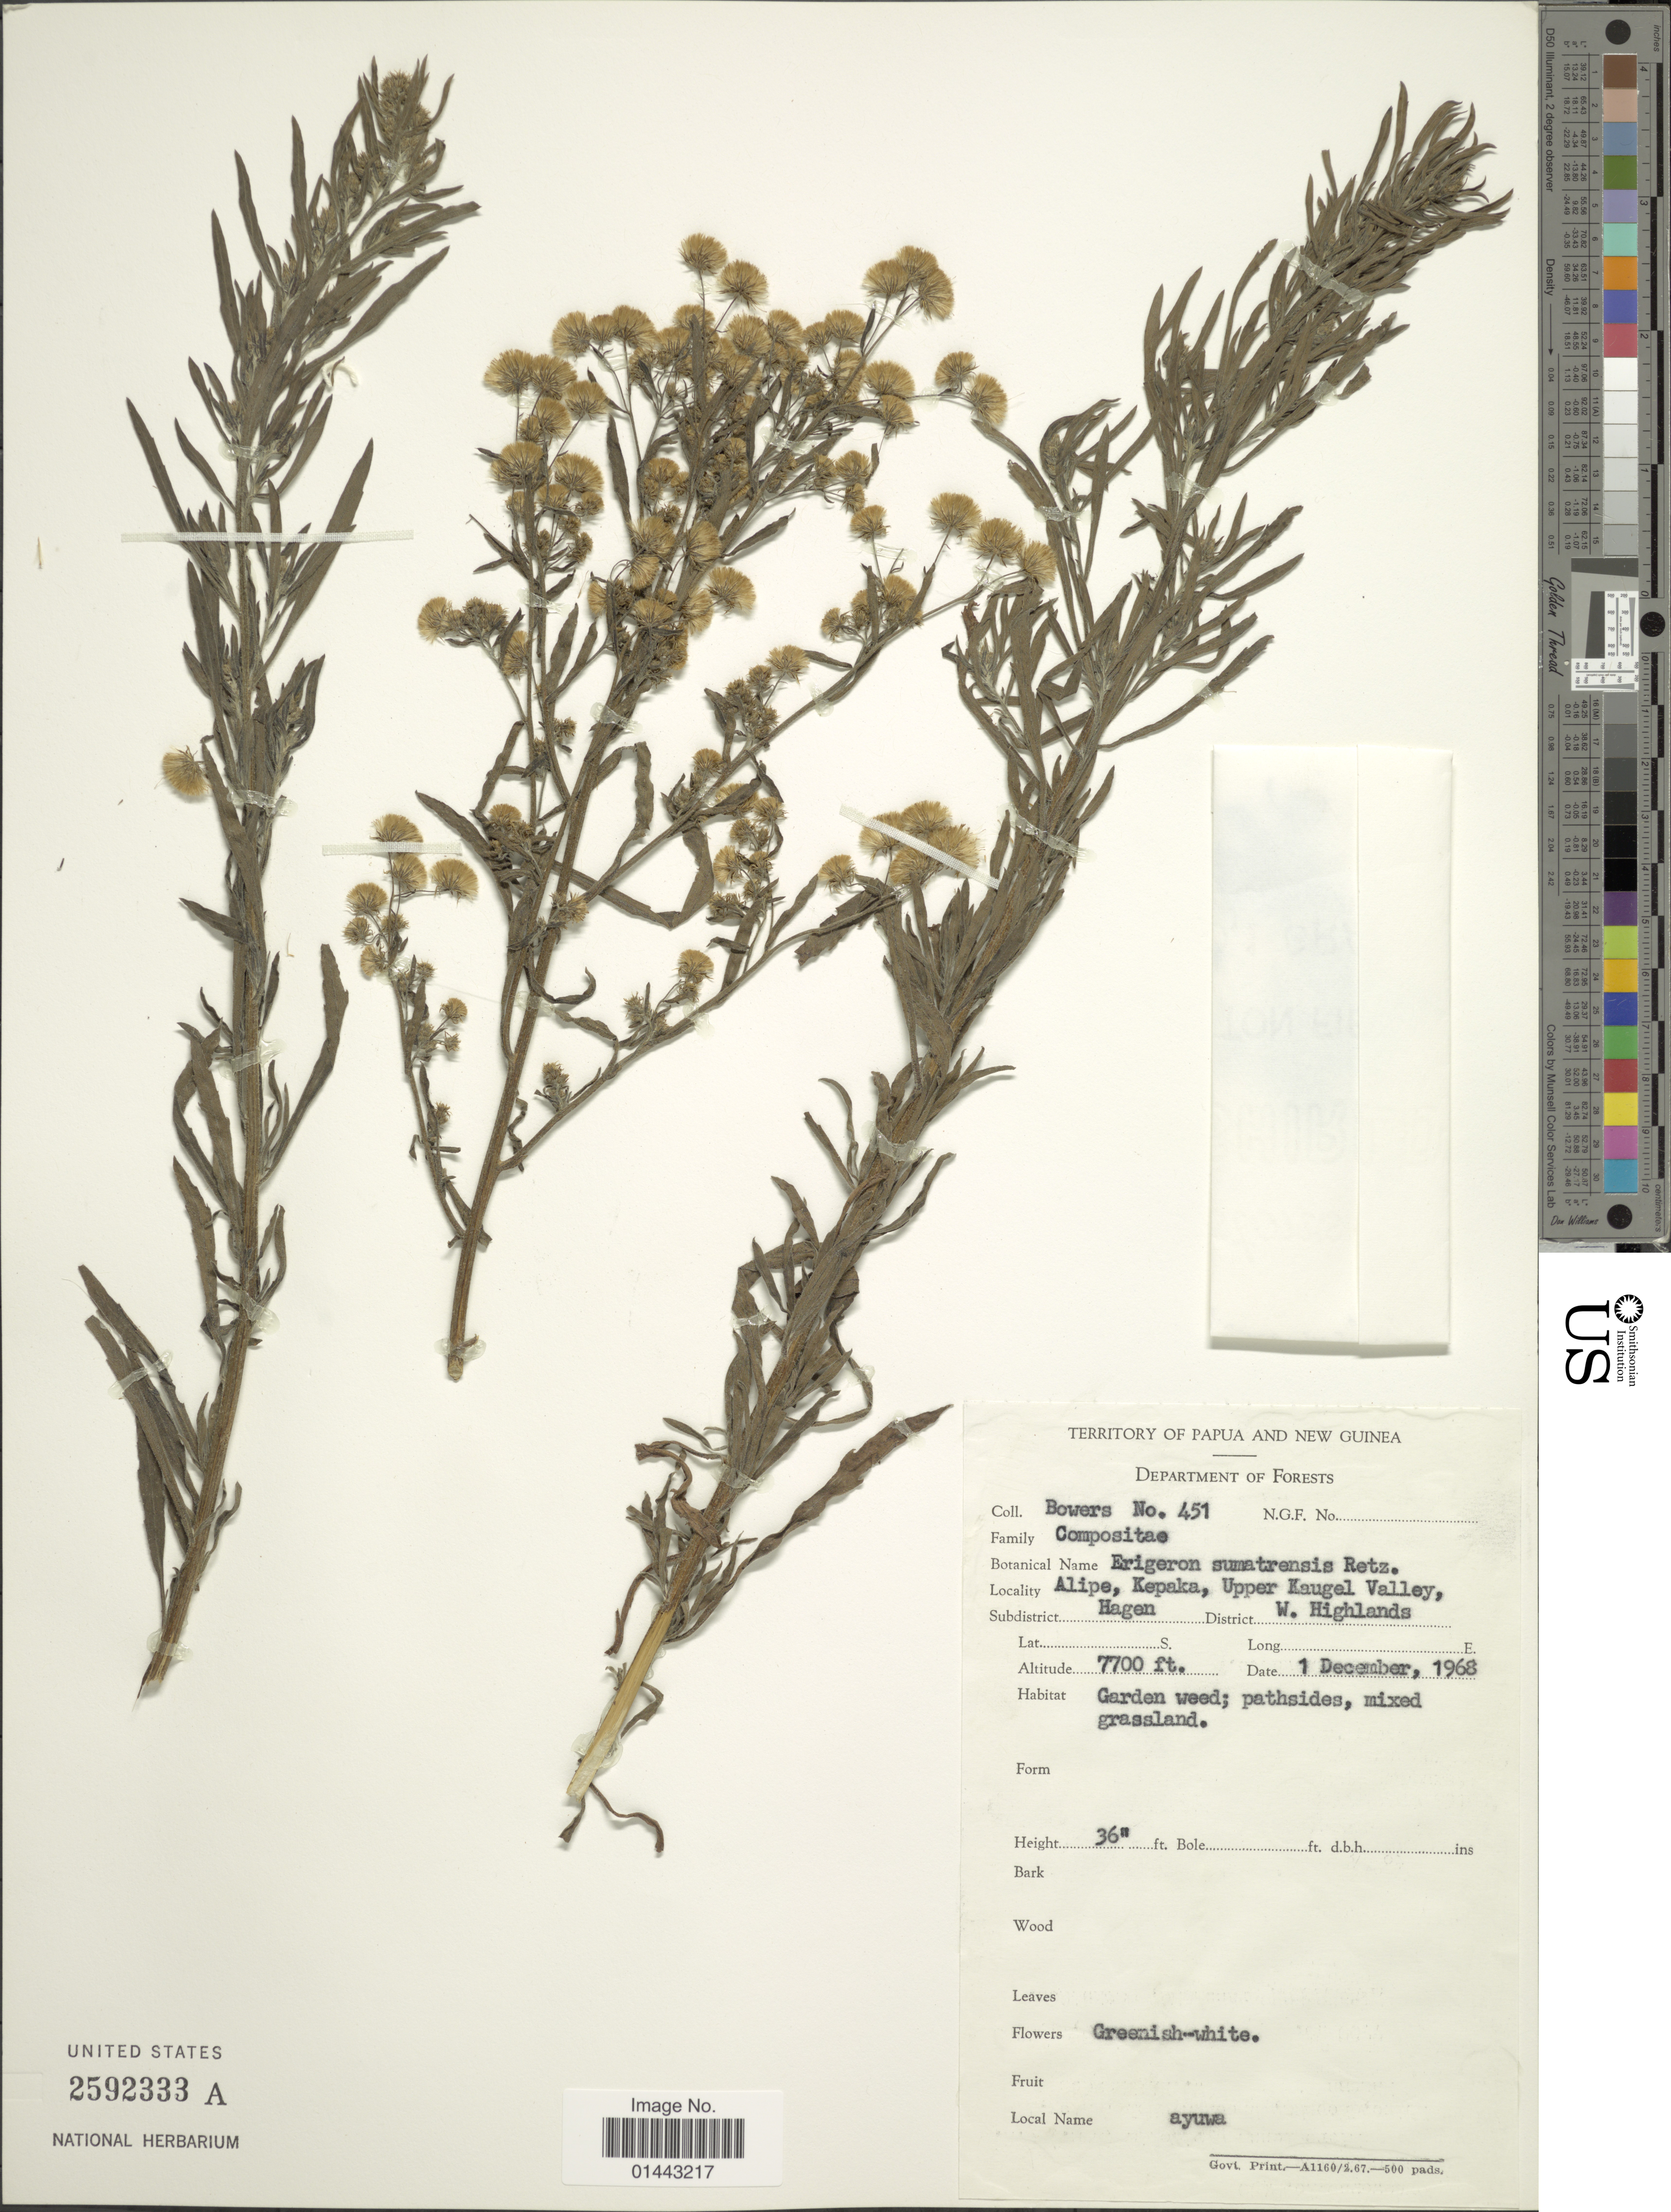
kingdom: Plantae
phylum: Tracheophyta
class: Magnoliopsida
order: Asterales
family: Asteraceae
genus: Erigeron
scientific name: Erigeron sumatrensis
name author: Retz.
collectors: -. Bowers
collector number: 451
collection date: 1968-12-01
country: Papua New Guinea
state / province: Western Highlands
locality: Papua and New Guinea, Department of Forests, Alipe, Kepaka, Upper Kaugel Valley, Subdistrict Hagen.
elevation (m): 2347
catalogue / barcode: US 2592333A